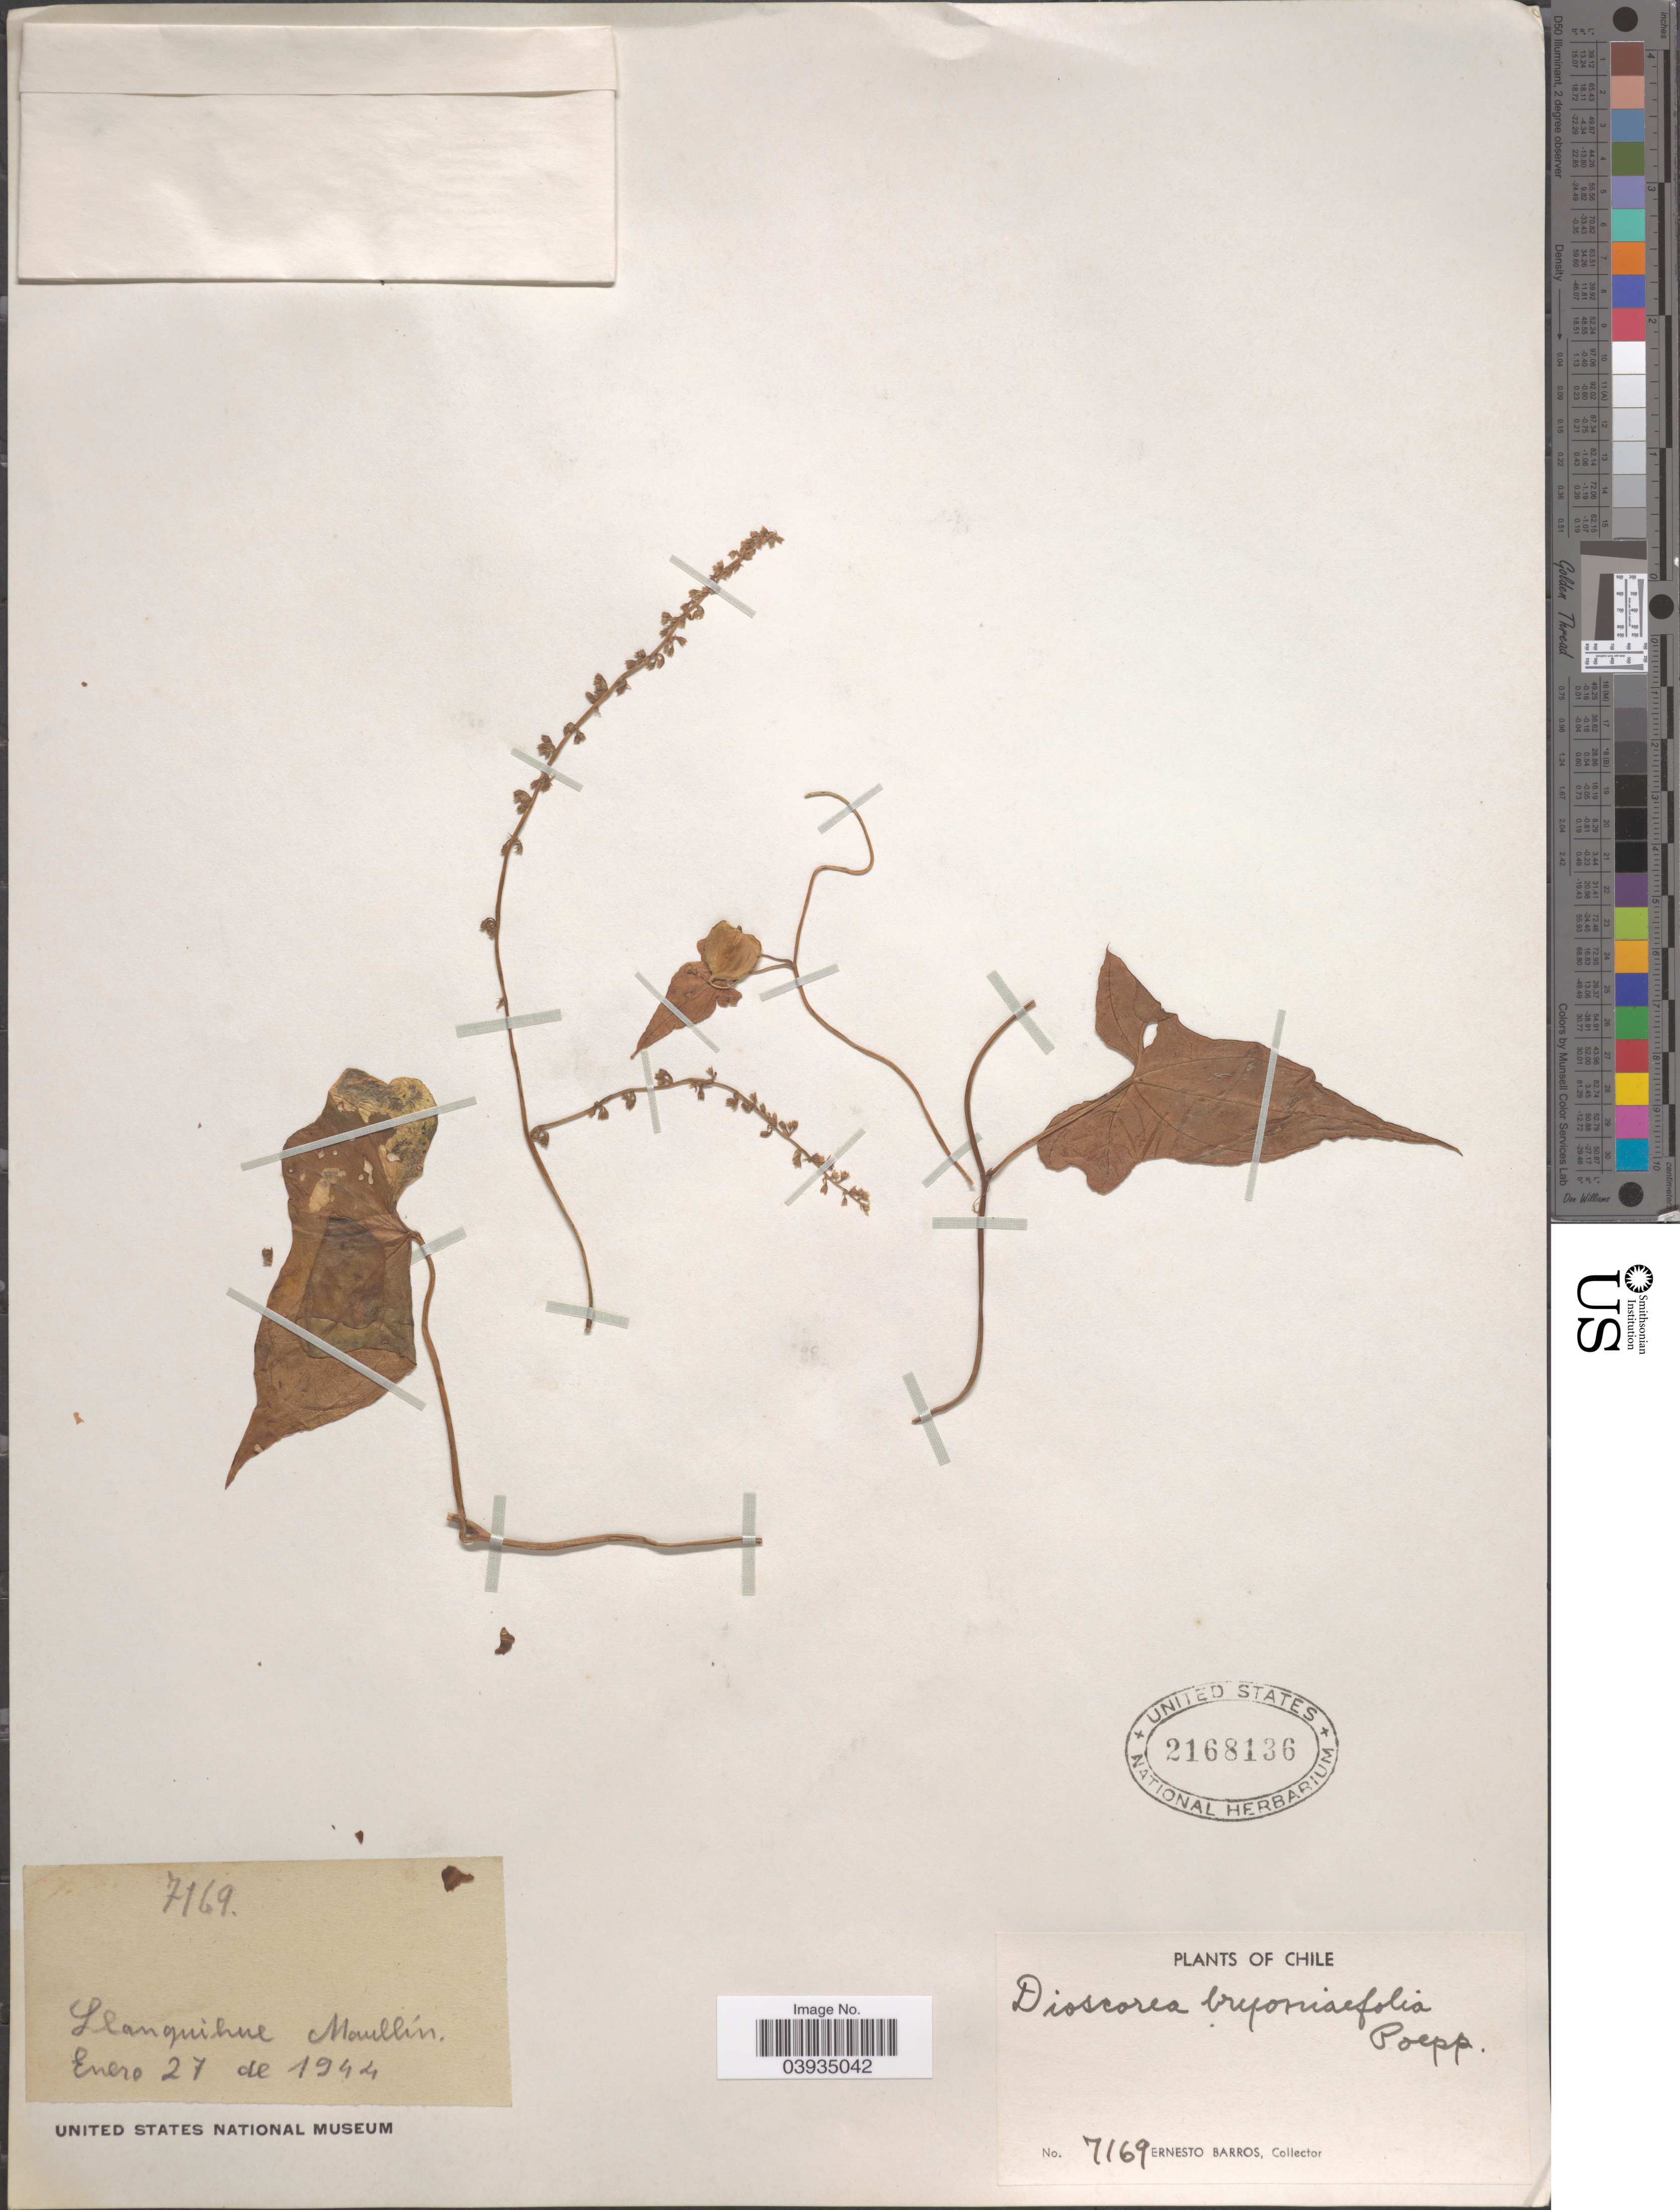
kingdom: Plantae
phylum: Tracheophyta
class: Liliopsida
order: Dioscoreales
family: Dioscoreaceae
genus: Dioscorea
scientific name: Dioscorea bryoniifolia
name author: Poepp.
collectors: E. Barros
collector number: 7169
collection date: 1944-01-27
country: Chile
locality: Llanquihne Maullín.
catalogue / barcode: US 2168136